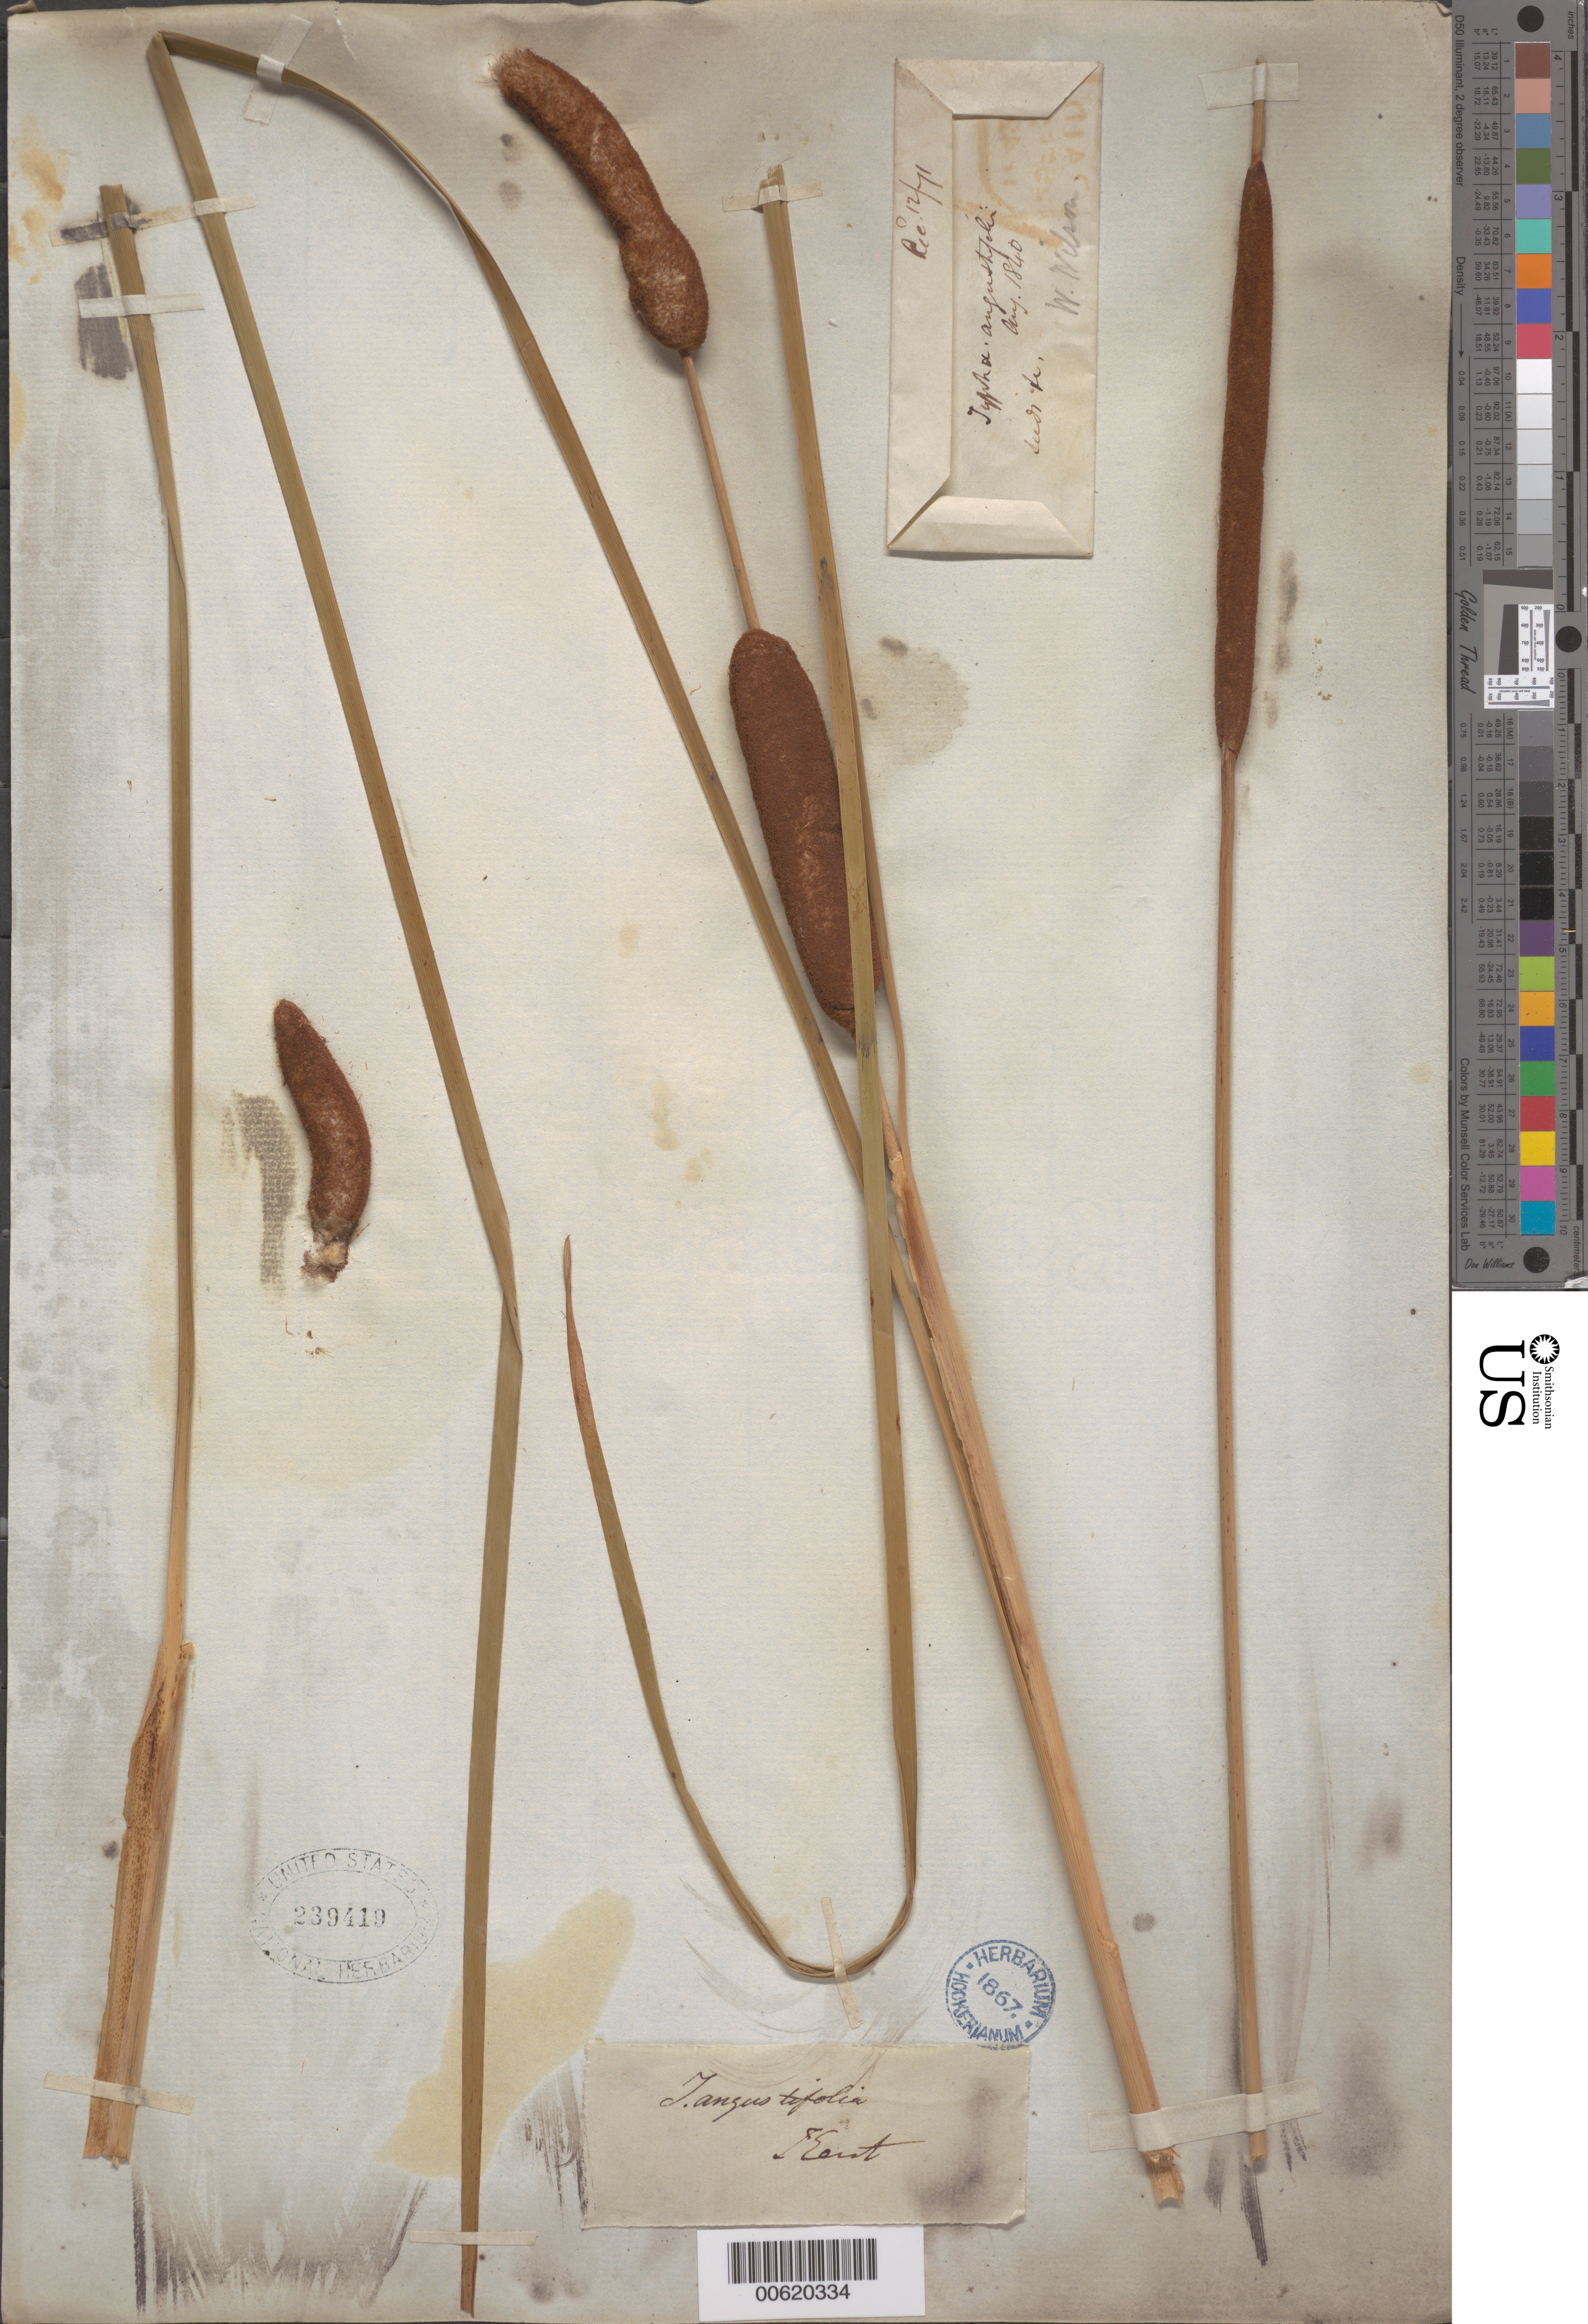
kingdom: Plantae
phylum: Tracheophyta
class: Liliopsida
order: Poales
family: Typhaceae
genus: Typha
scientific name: Typha angustifolia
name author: L.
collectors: W. Wilson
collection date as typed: Aug 1840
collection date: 1840-08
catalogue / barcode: US 239419